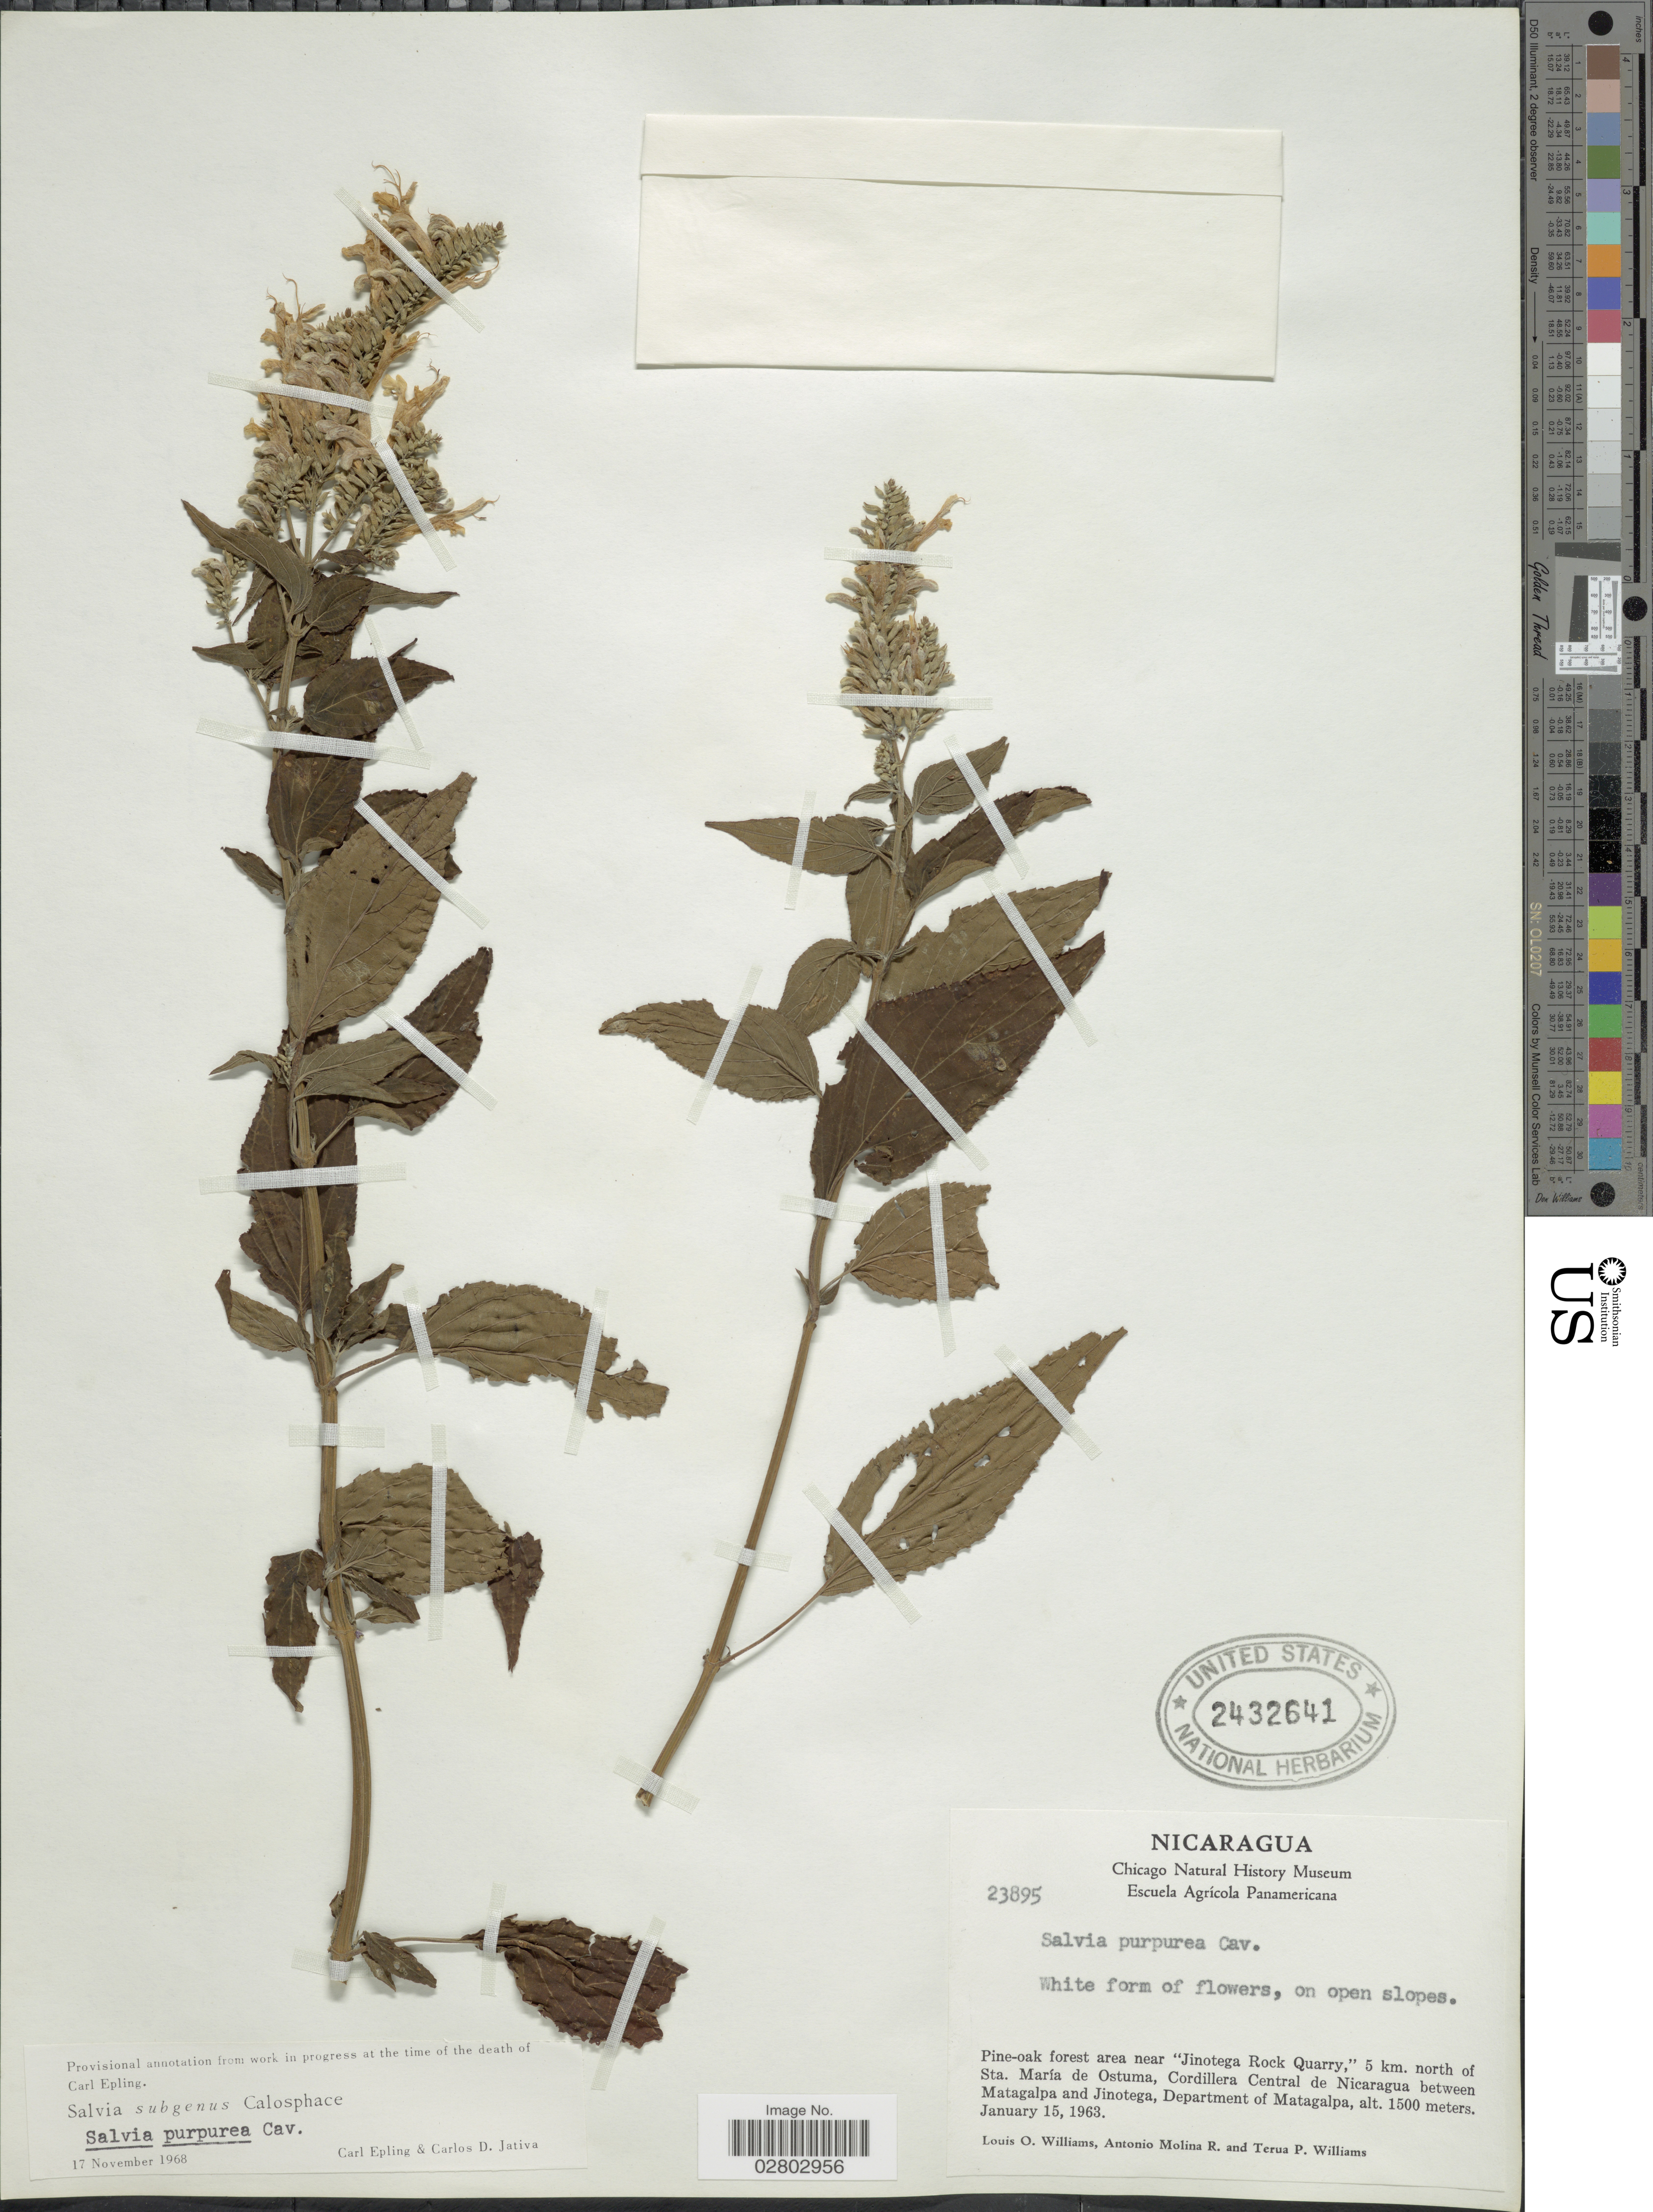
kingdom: Plantae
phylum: Tracheophyta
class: Magnoliopsida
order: Lamiales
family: Lamiaceae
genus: Salvia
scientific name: Salvia purpurea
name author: Cav.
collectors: L. O. Williams, A. Molina R. & T. Williams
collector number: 23895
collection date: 1963-01-15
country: Nicaragua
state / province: Matagalpa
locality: Cloud forest area near "Jinotega Rock Quarry" , 5 km. north of Sta. María de Ostuma, Cordillera Central de Nicaragua between Matagalpa and Jinotega, Department of Matagalpa.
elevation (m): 1500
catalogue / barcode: US 2432641